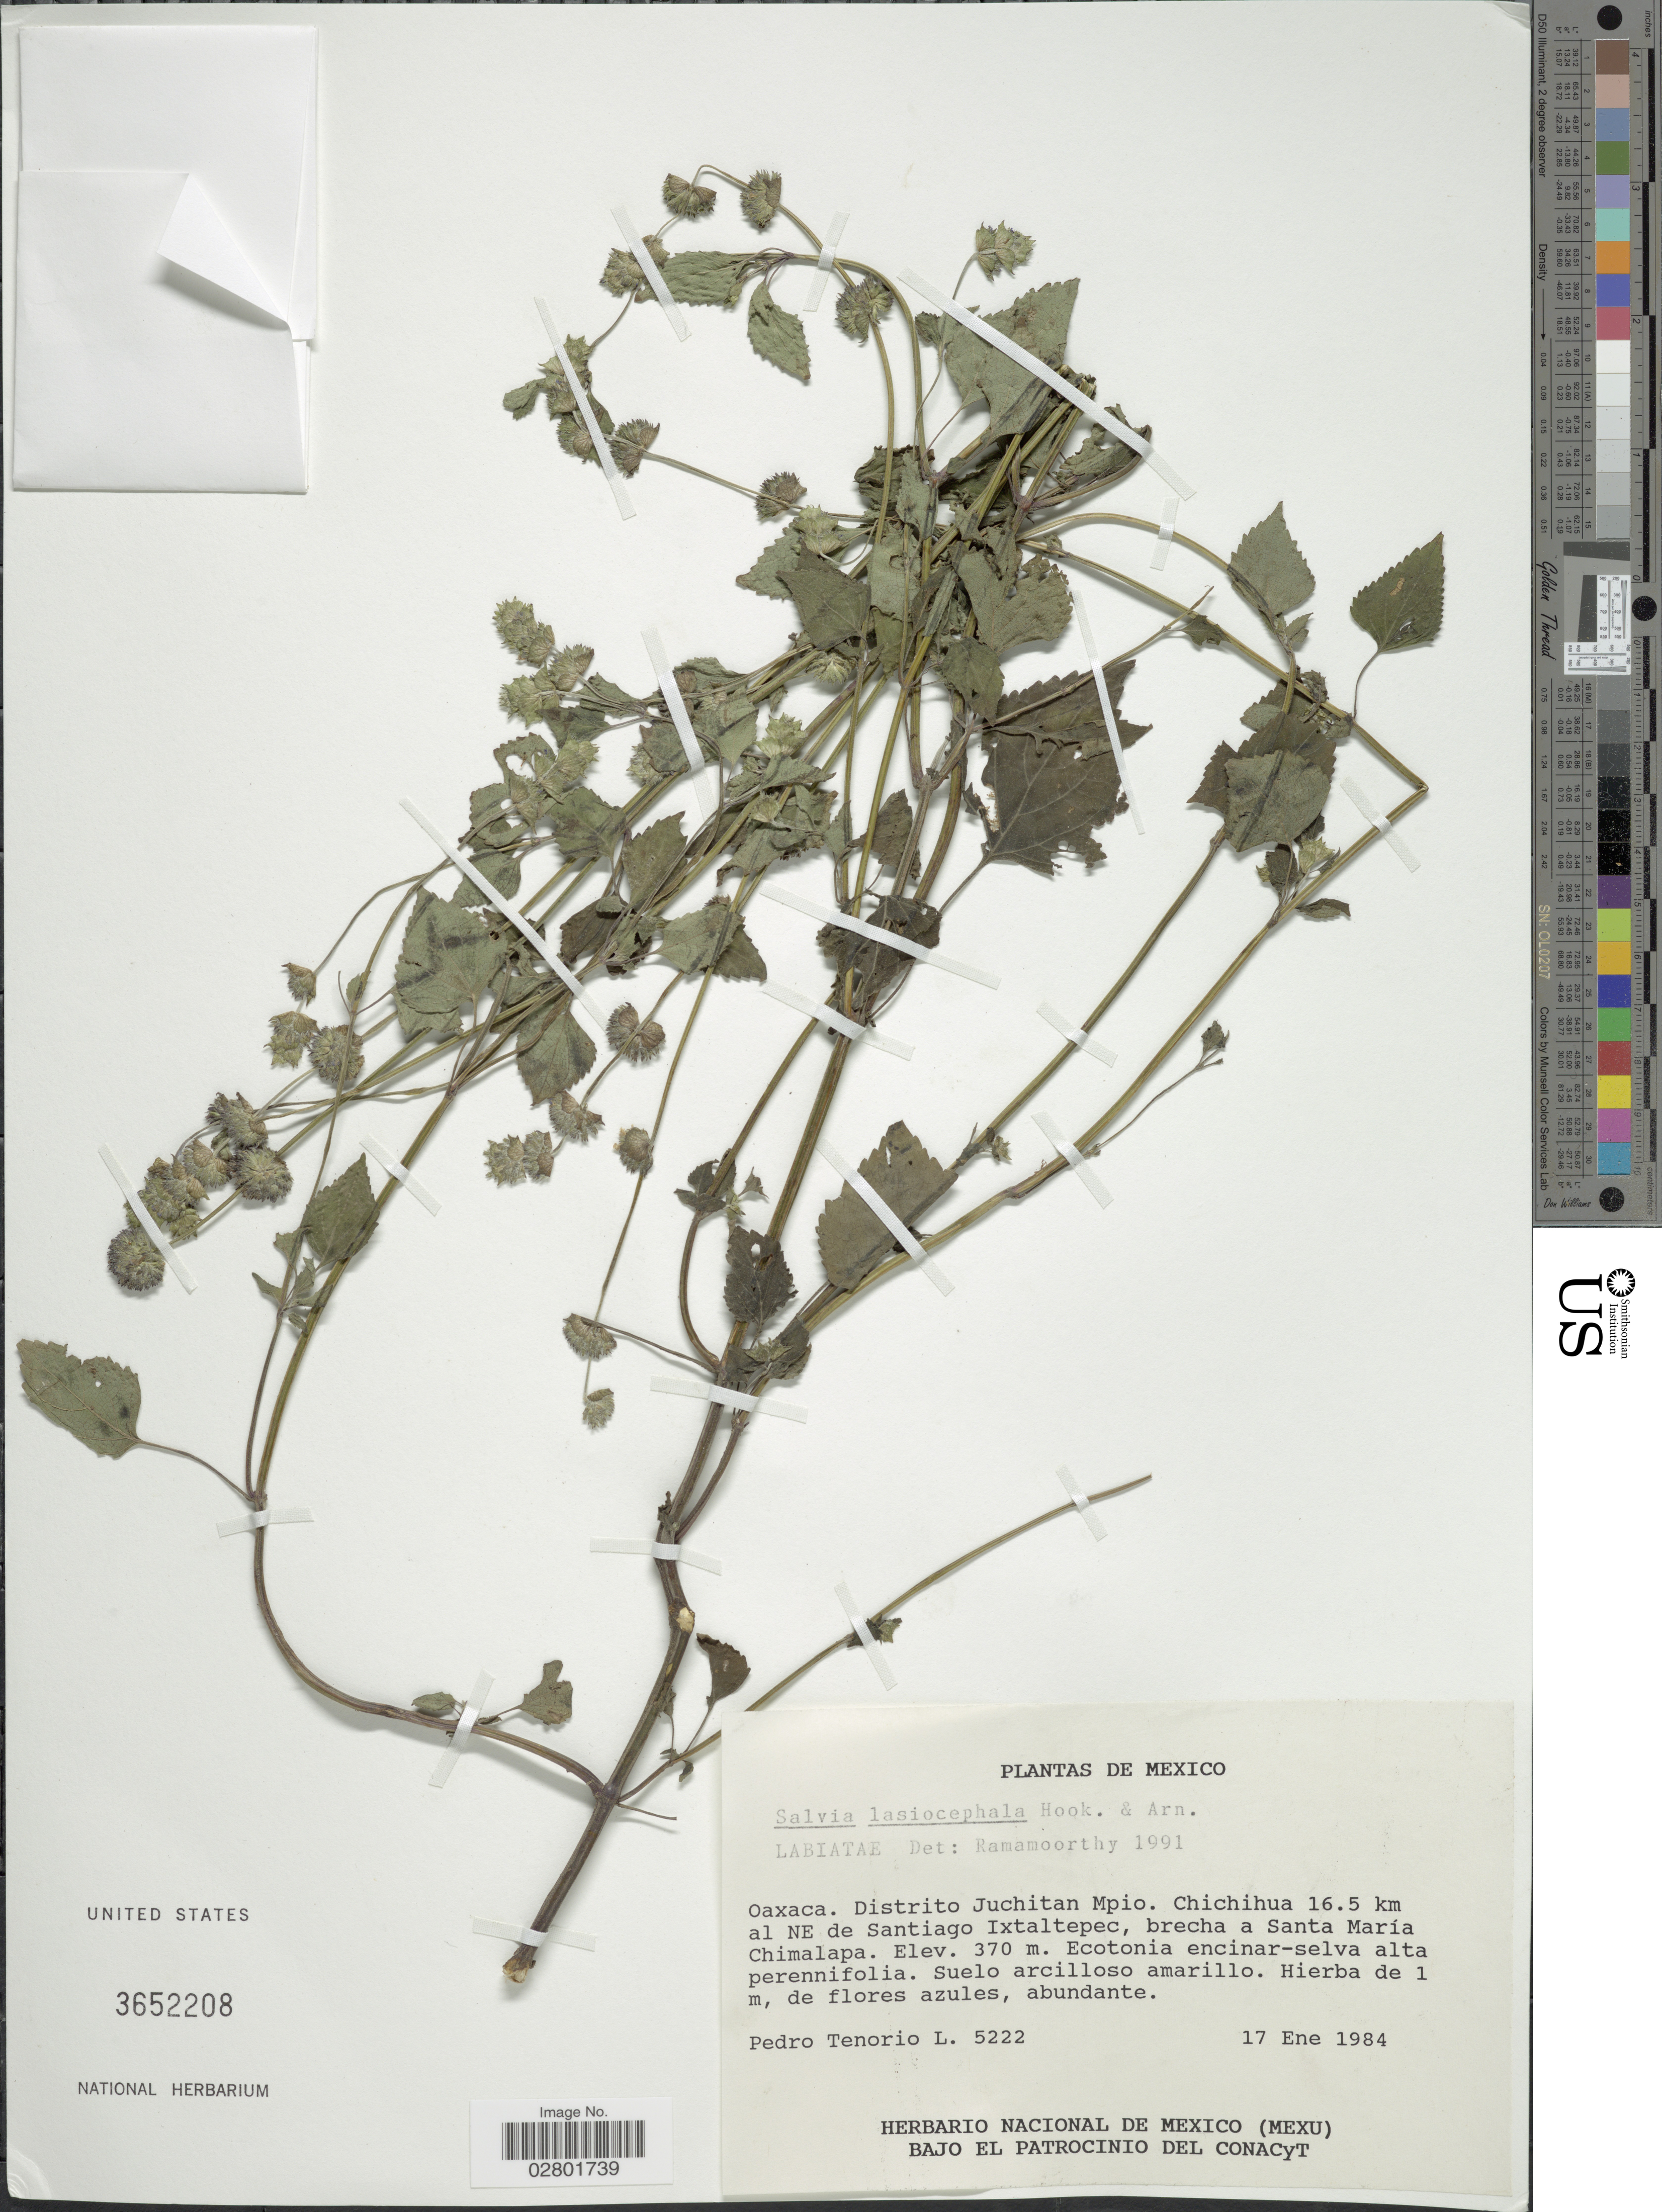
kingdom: Plantae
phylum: Tracheophyta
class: Magnoliopsida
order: Lamiales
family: Lamiaceae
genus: Salvia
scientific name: Salvia lasiocephala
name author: Hook. & Arn.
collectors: P. Tenorio L.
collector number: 5222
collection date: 1984-01-17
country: Mexico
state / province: Oaxaca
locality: Distrito Juchitan Mpio. Chichihua 16.5 km al NE de Santiago Ixtaltepec, brecha a Santa María Chimalapa.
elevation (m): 370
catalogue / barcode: US 3652208